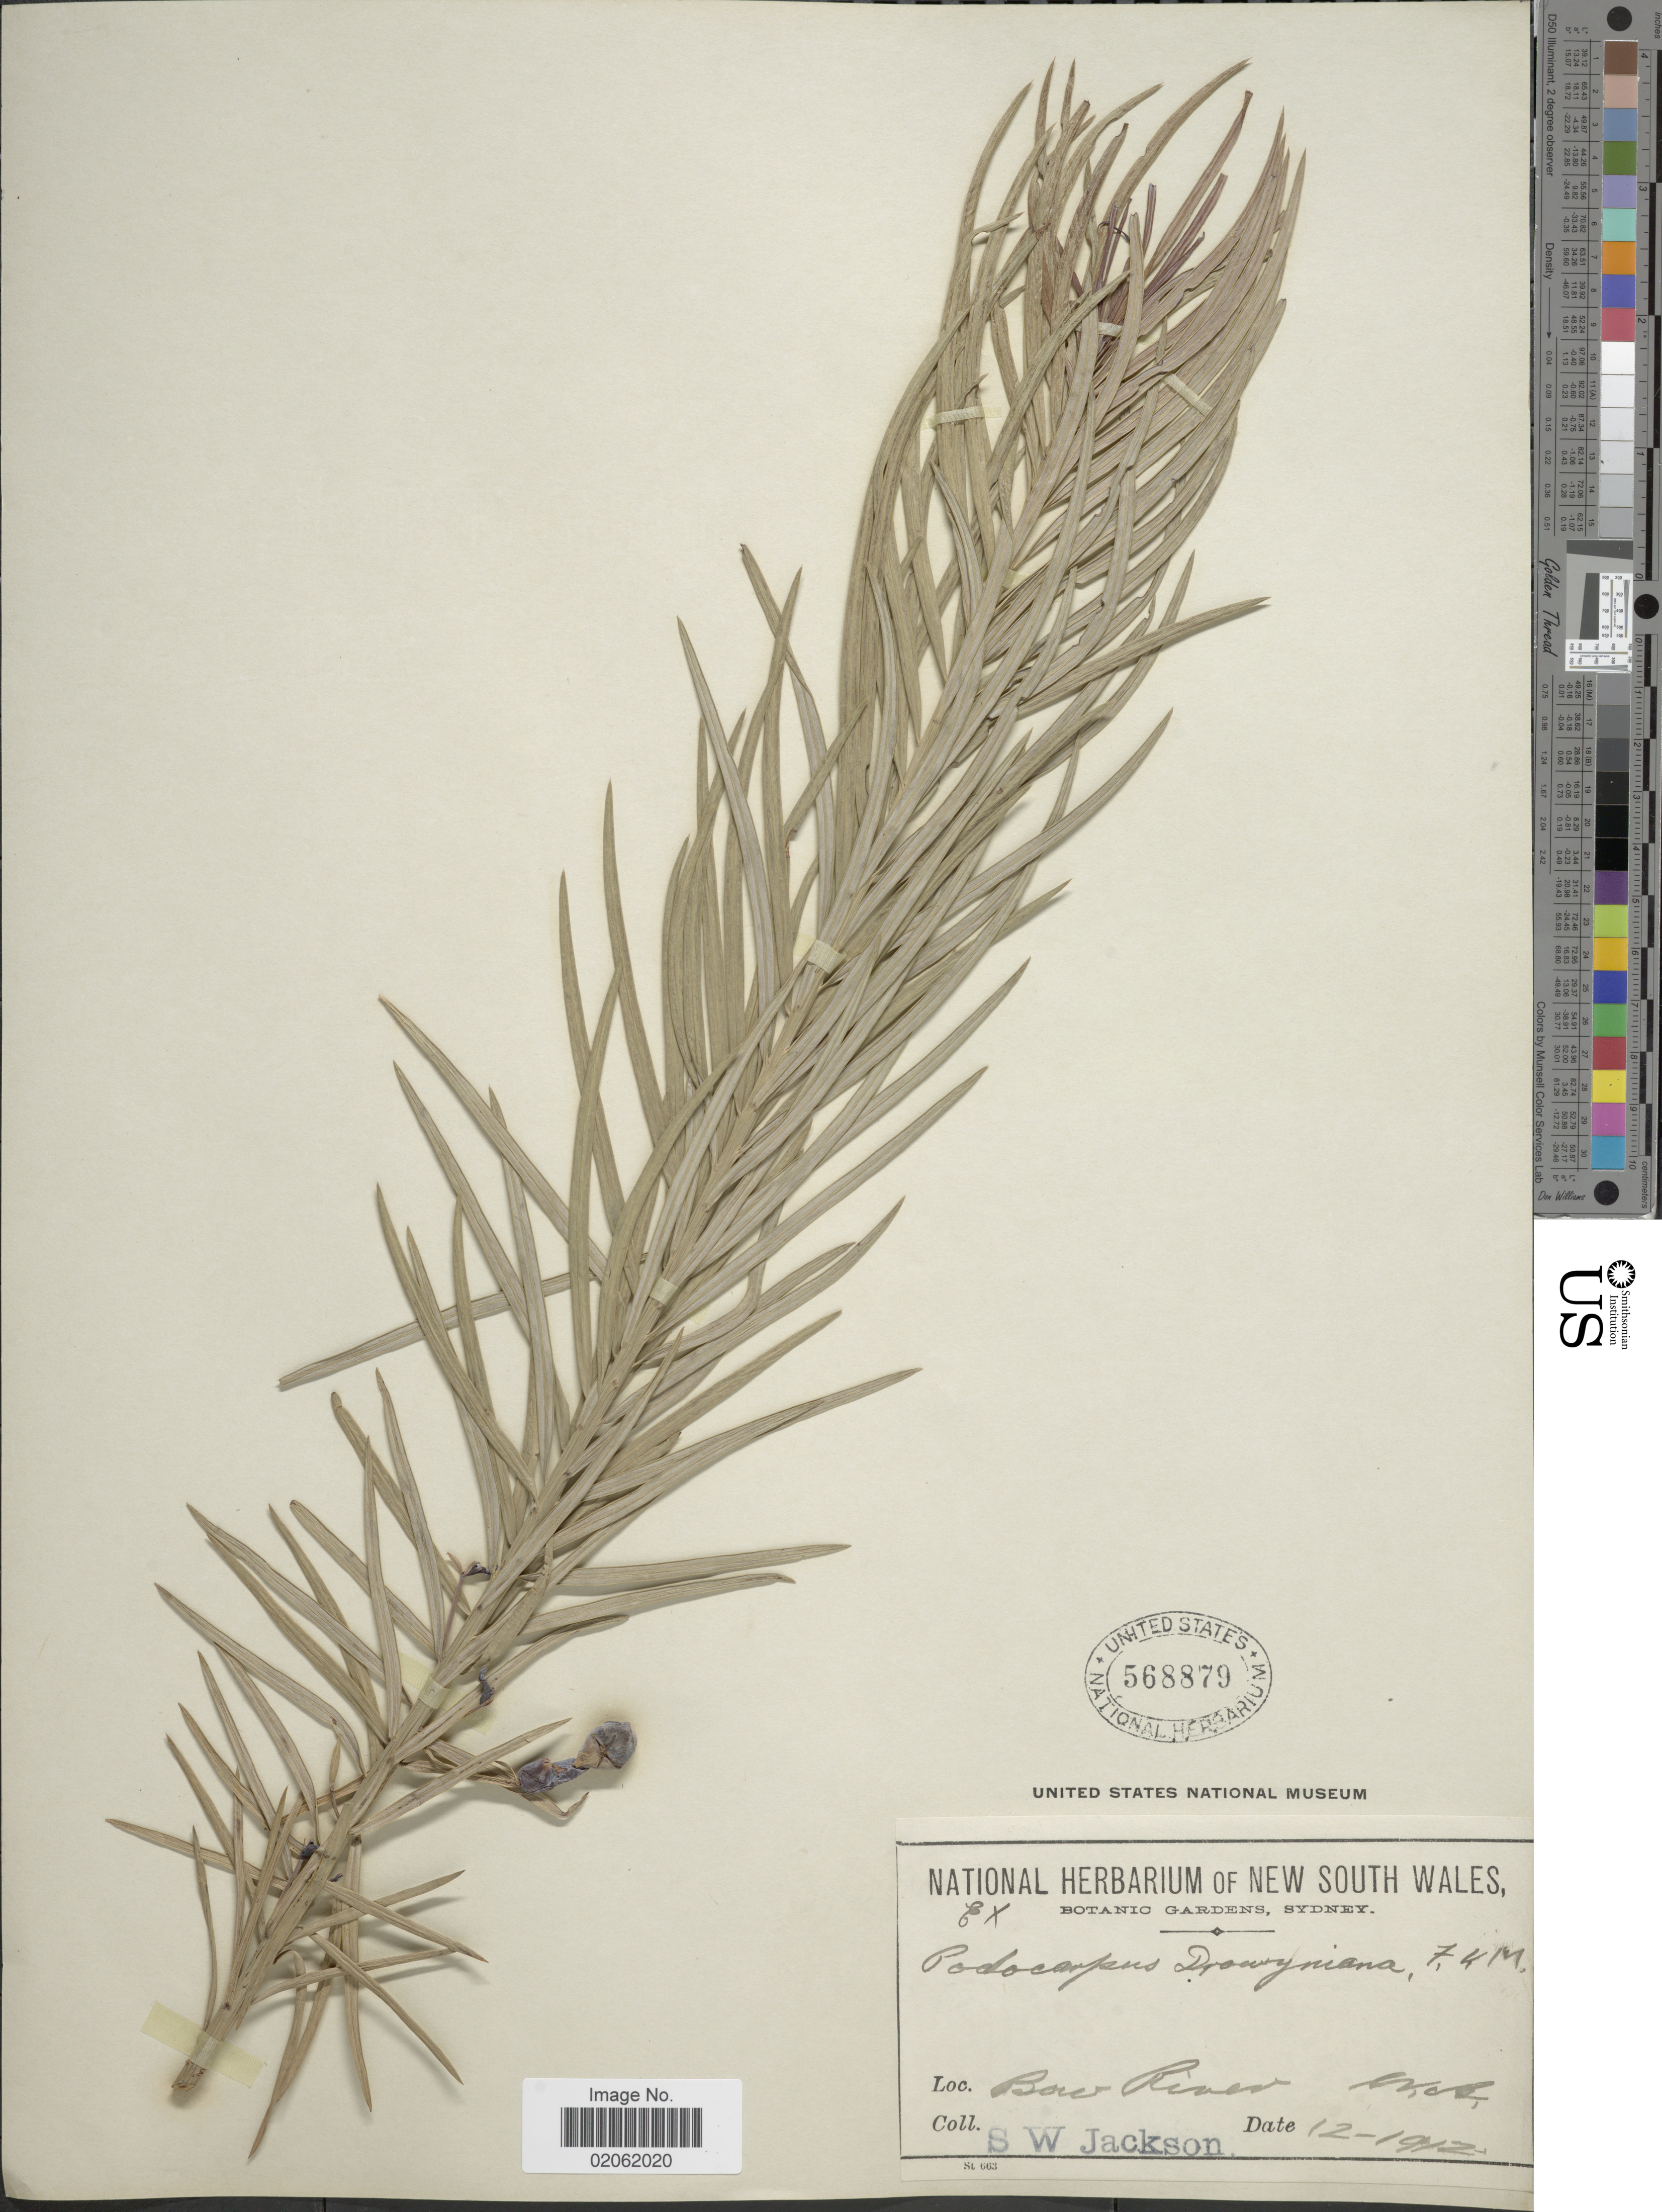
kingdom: Plantae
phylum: Tracheophyta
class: Pinopsida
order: Pinales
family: Podocarpaceae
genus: Podocarpus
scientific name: Podocarpus drouynianus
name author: F. Muell.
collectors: Jackson, S. W.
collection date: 1912-12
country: Australia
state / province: Western Australia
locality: Bow River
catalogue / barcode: US 568879